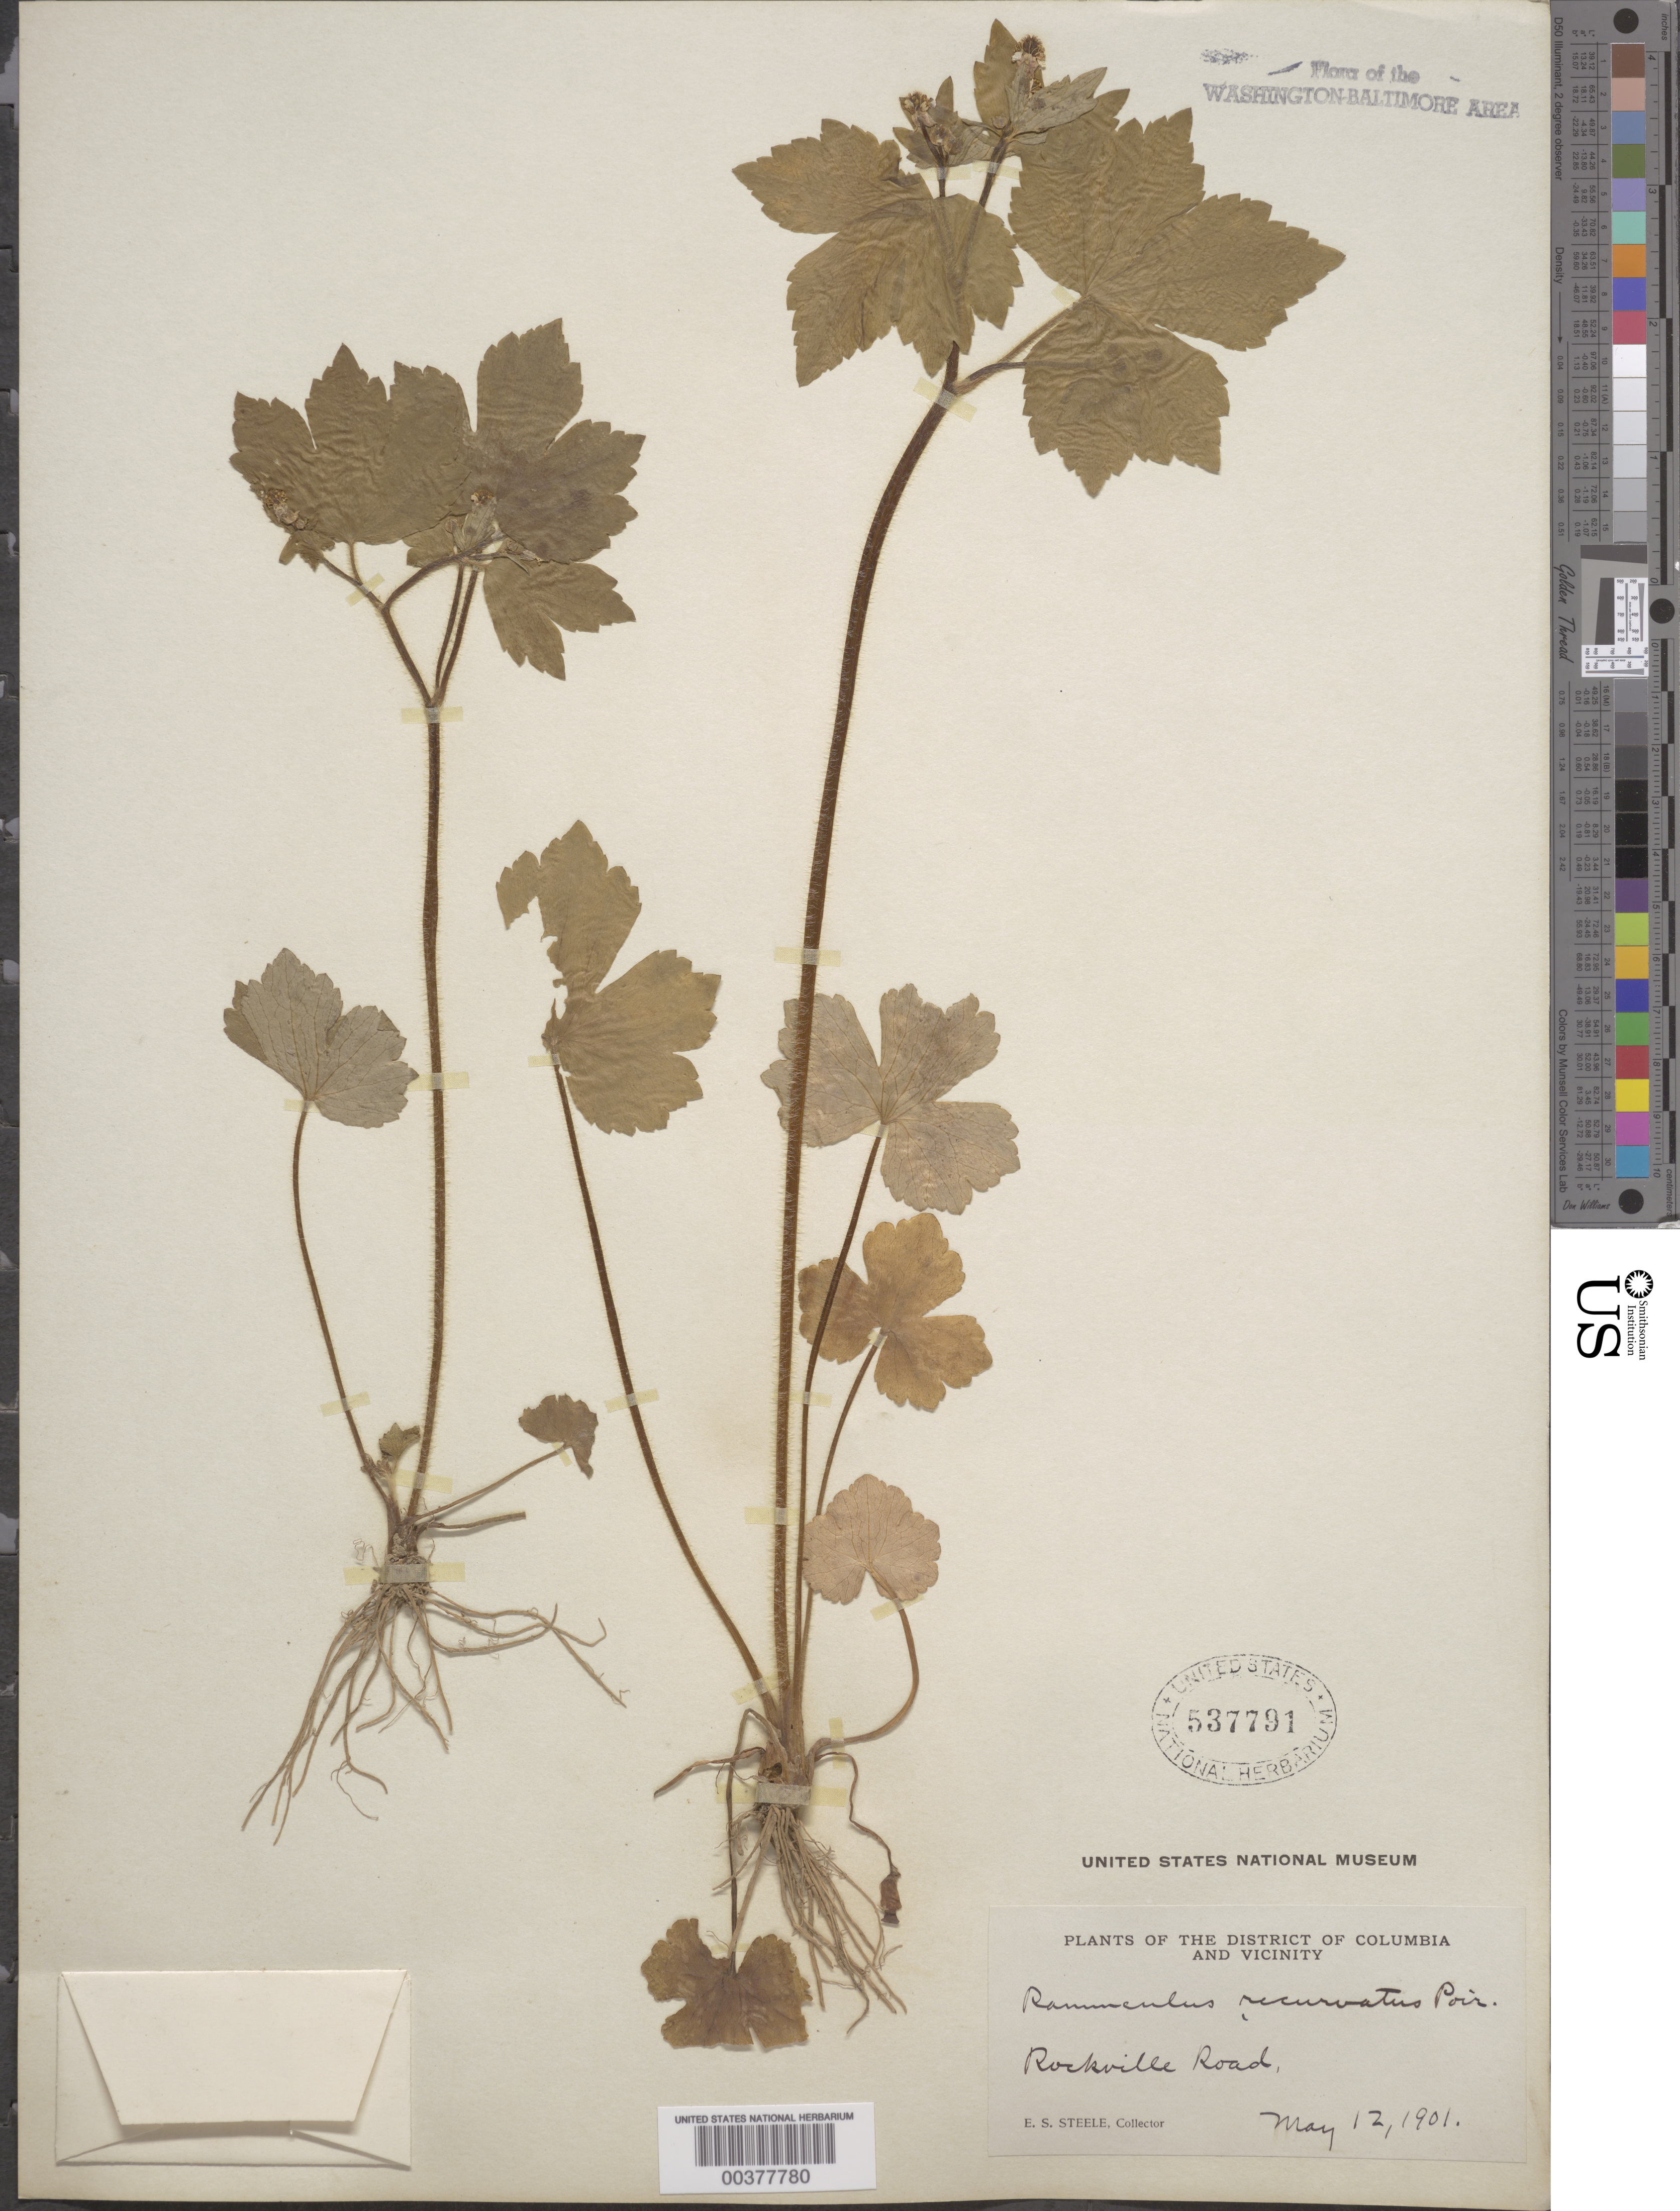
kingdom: Plantae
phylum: Tracheophyta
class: Magnoliopsida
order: Ranunculales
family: Ranunculaceae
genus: Ranunculus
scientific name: Ranunculus recurvatus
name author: Poir.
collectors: E. Steele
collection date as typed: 12 May 1901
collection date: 1901-05-12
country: United States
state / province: Maryland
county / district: Montgomery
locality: Rockville road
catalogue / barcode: US 537791